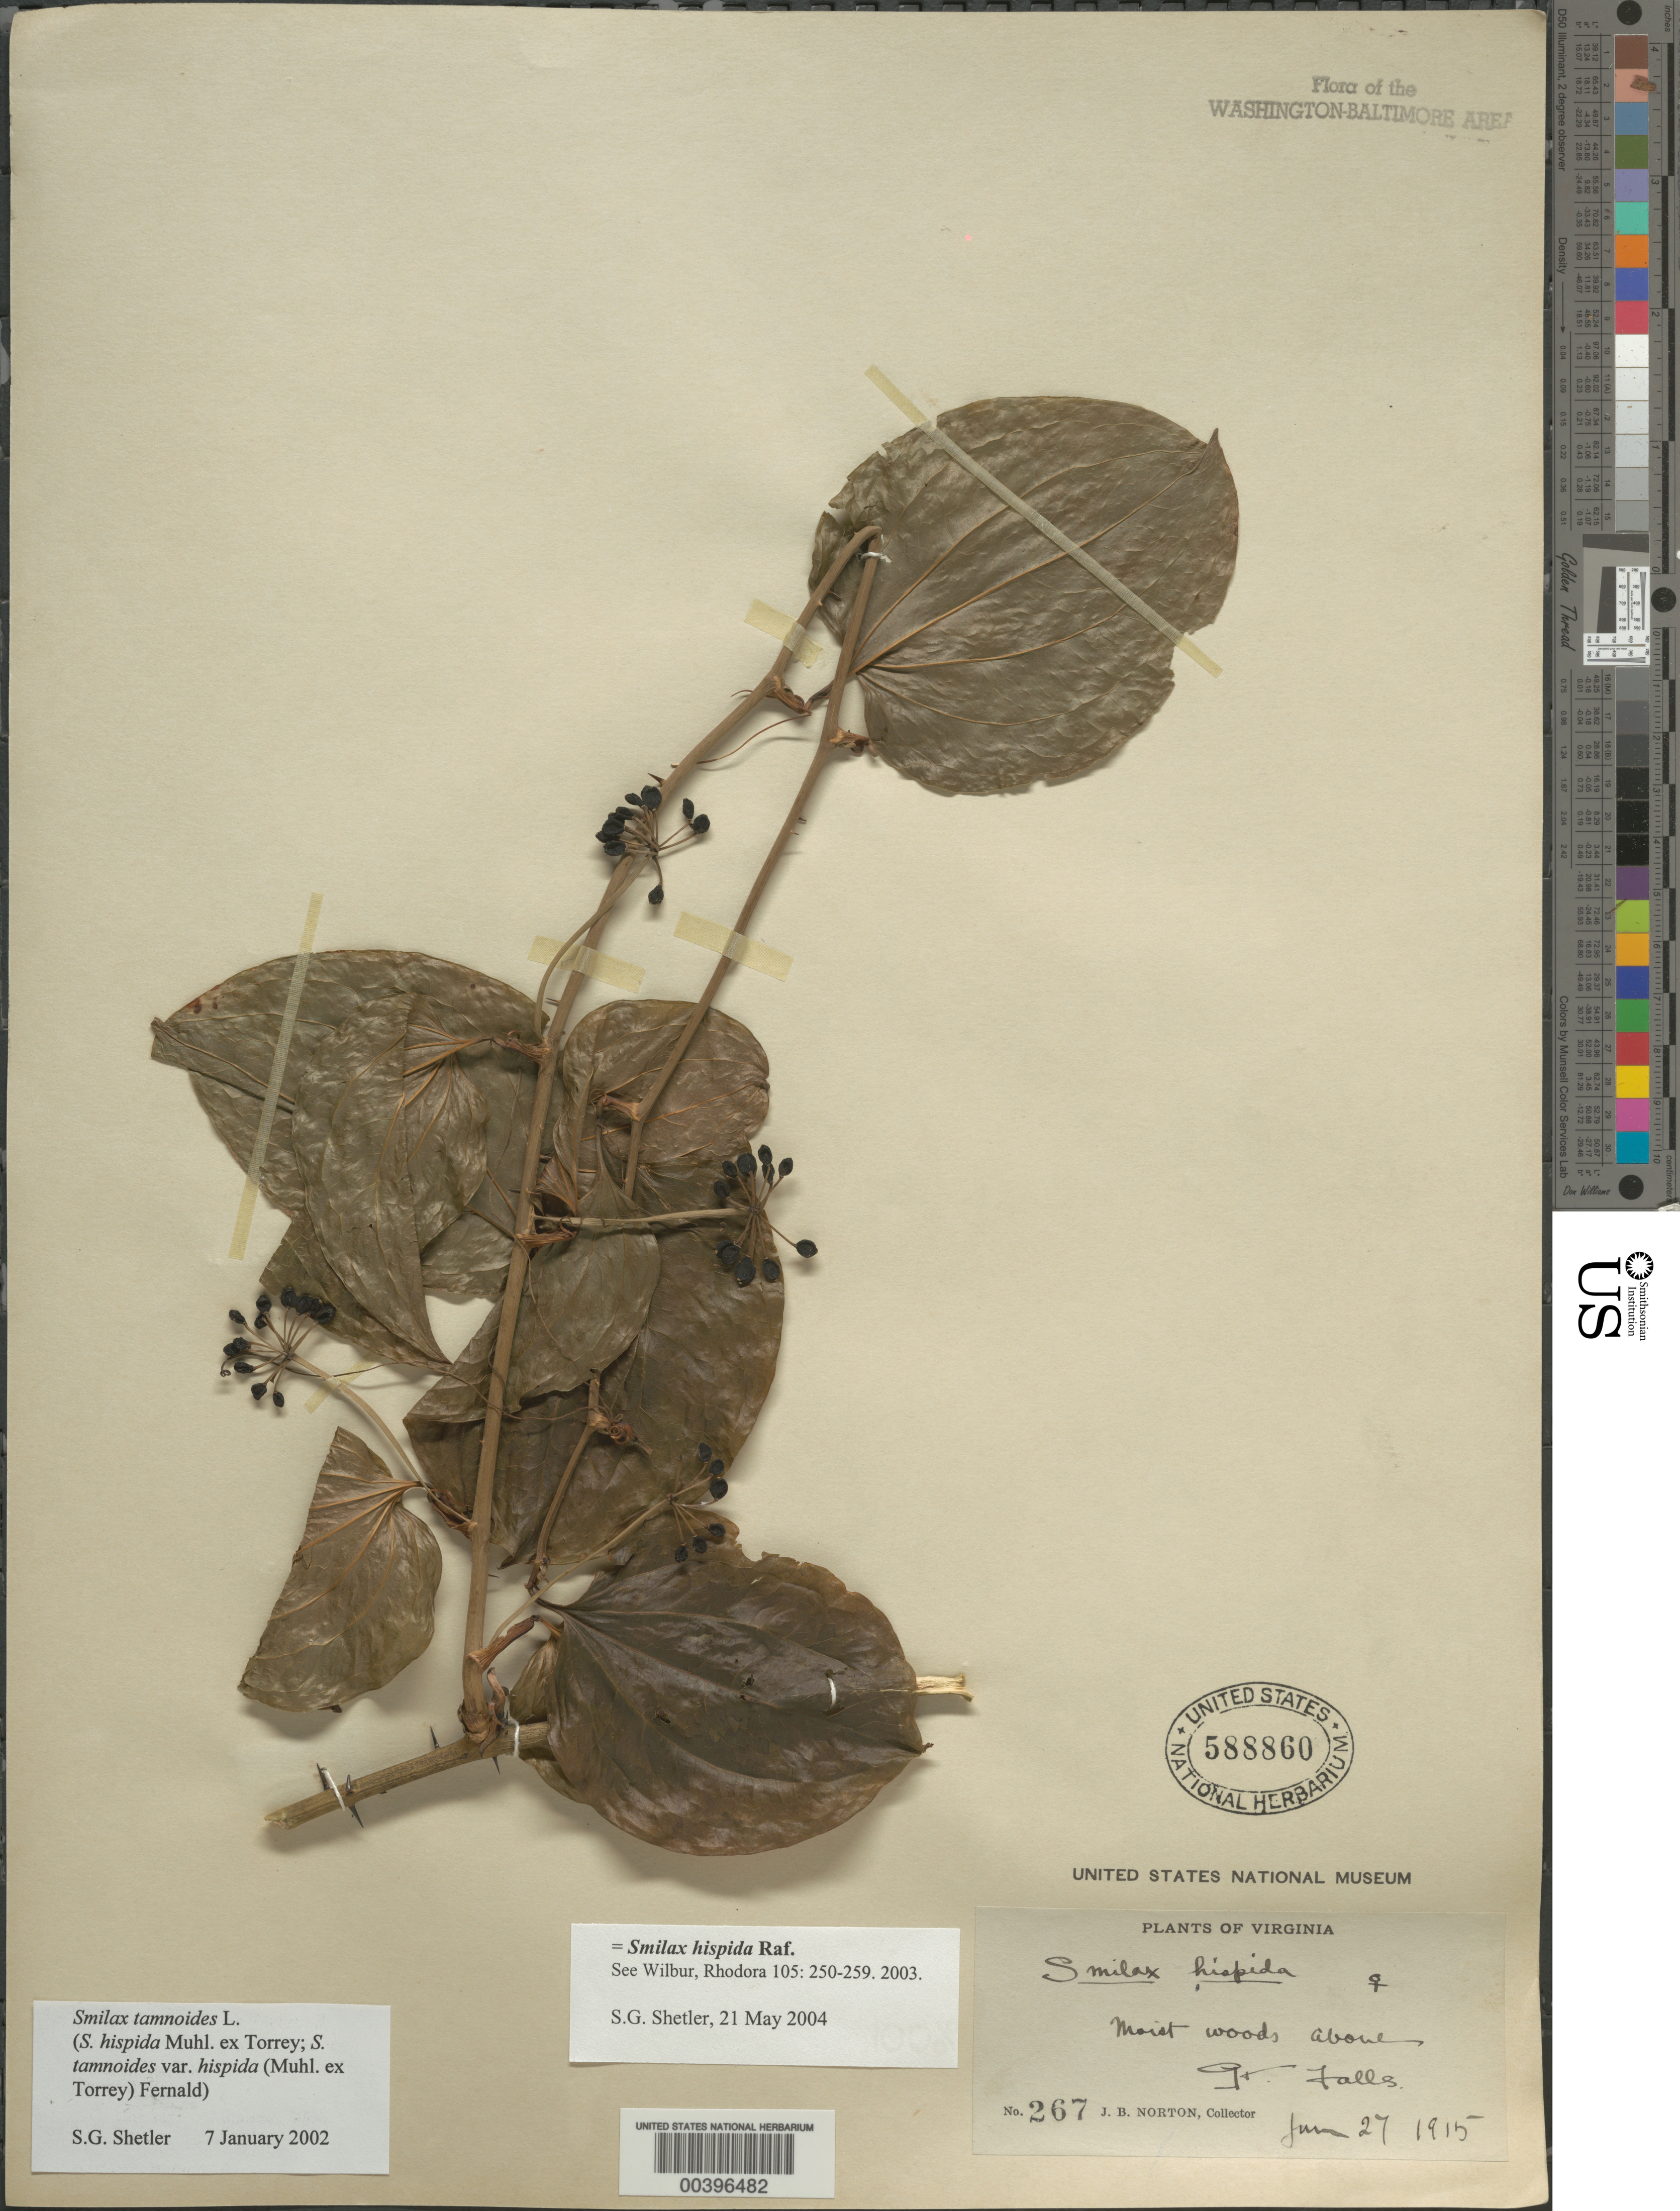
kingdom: Plantae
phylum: Tracheophyta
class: Liliopsida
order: Liliales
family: Smilacaceae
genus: Smilax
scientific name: Smilax hispida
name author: Raf.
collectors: J. Norton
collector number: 267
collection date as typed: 27 Jun 1915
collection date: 1915-06-27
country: United States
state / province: Virginia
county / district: Fairfax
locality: Great Falls C. and O. Canal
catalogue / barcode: US 588860